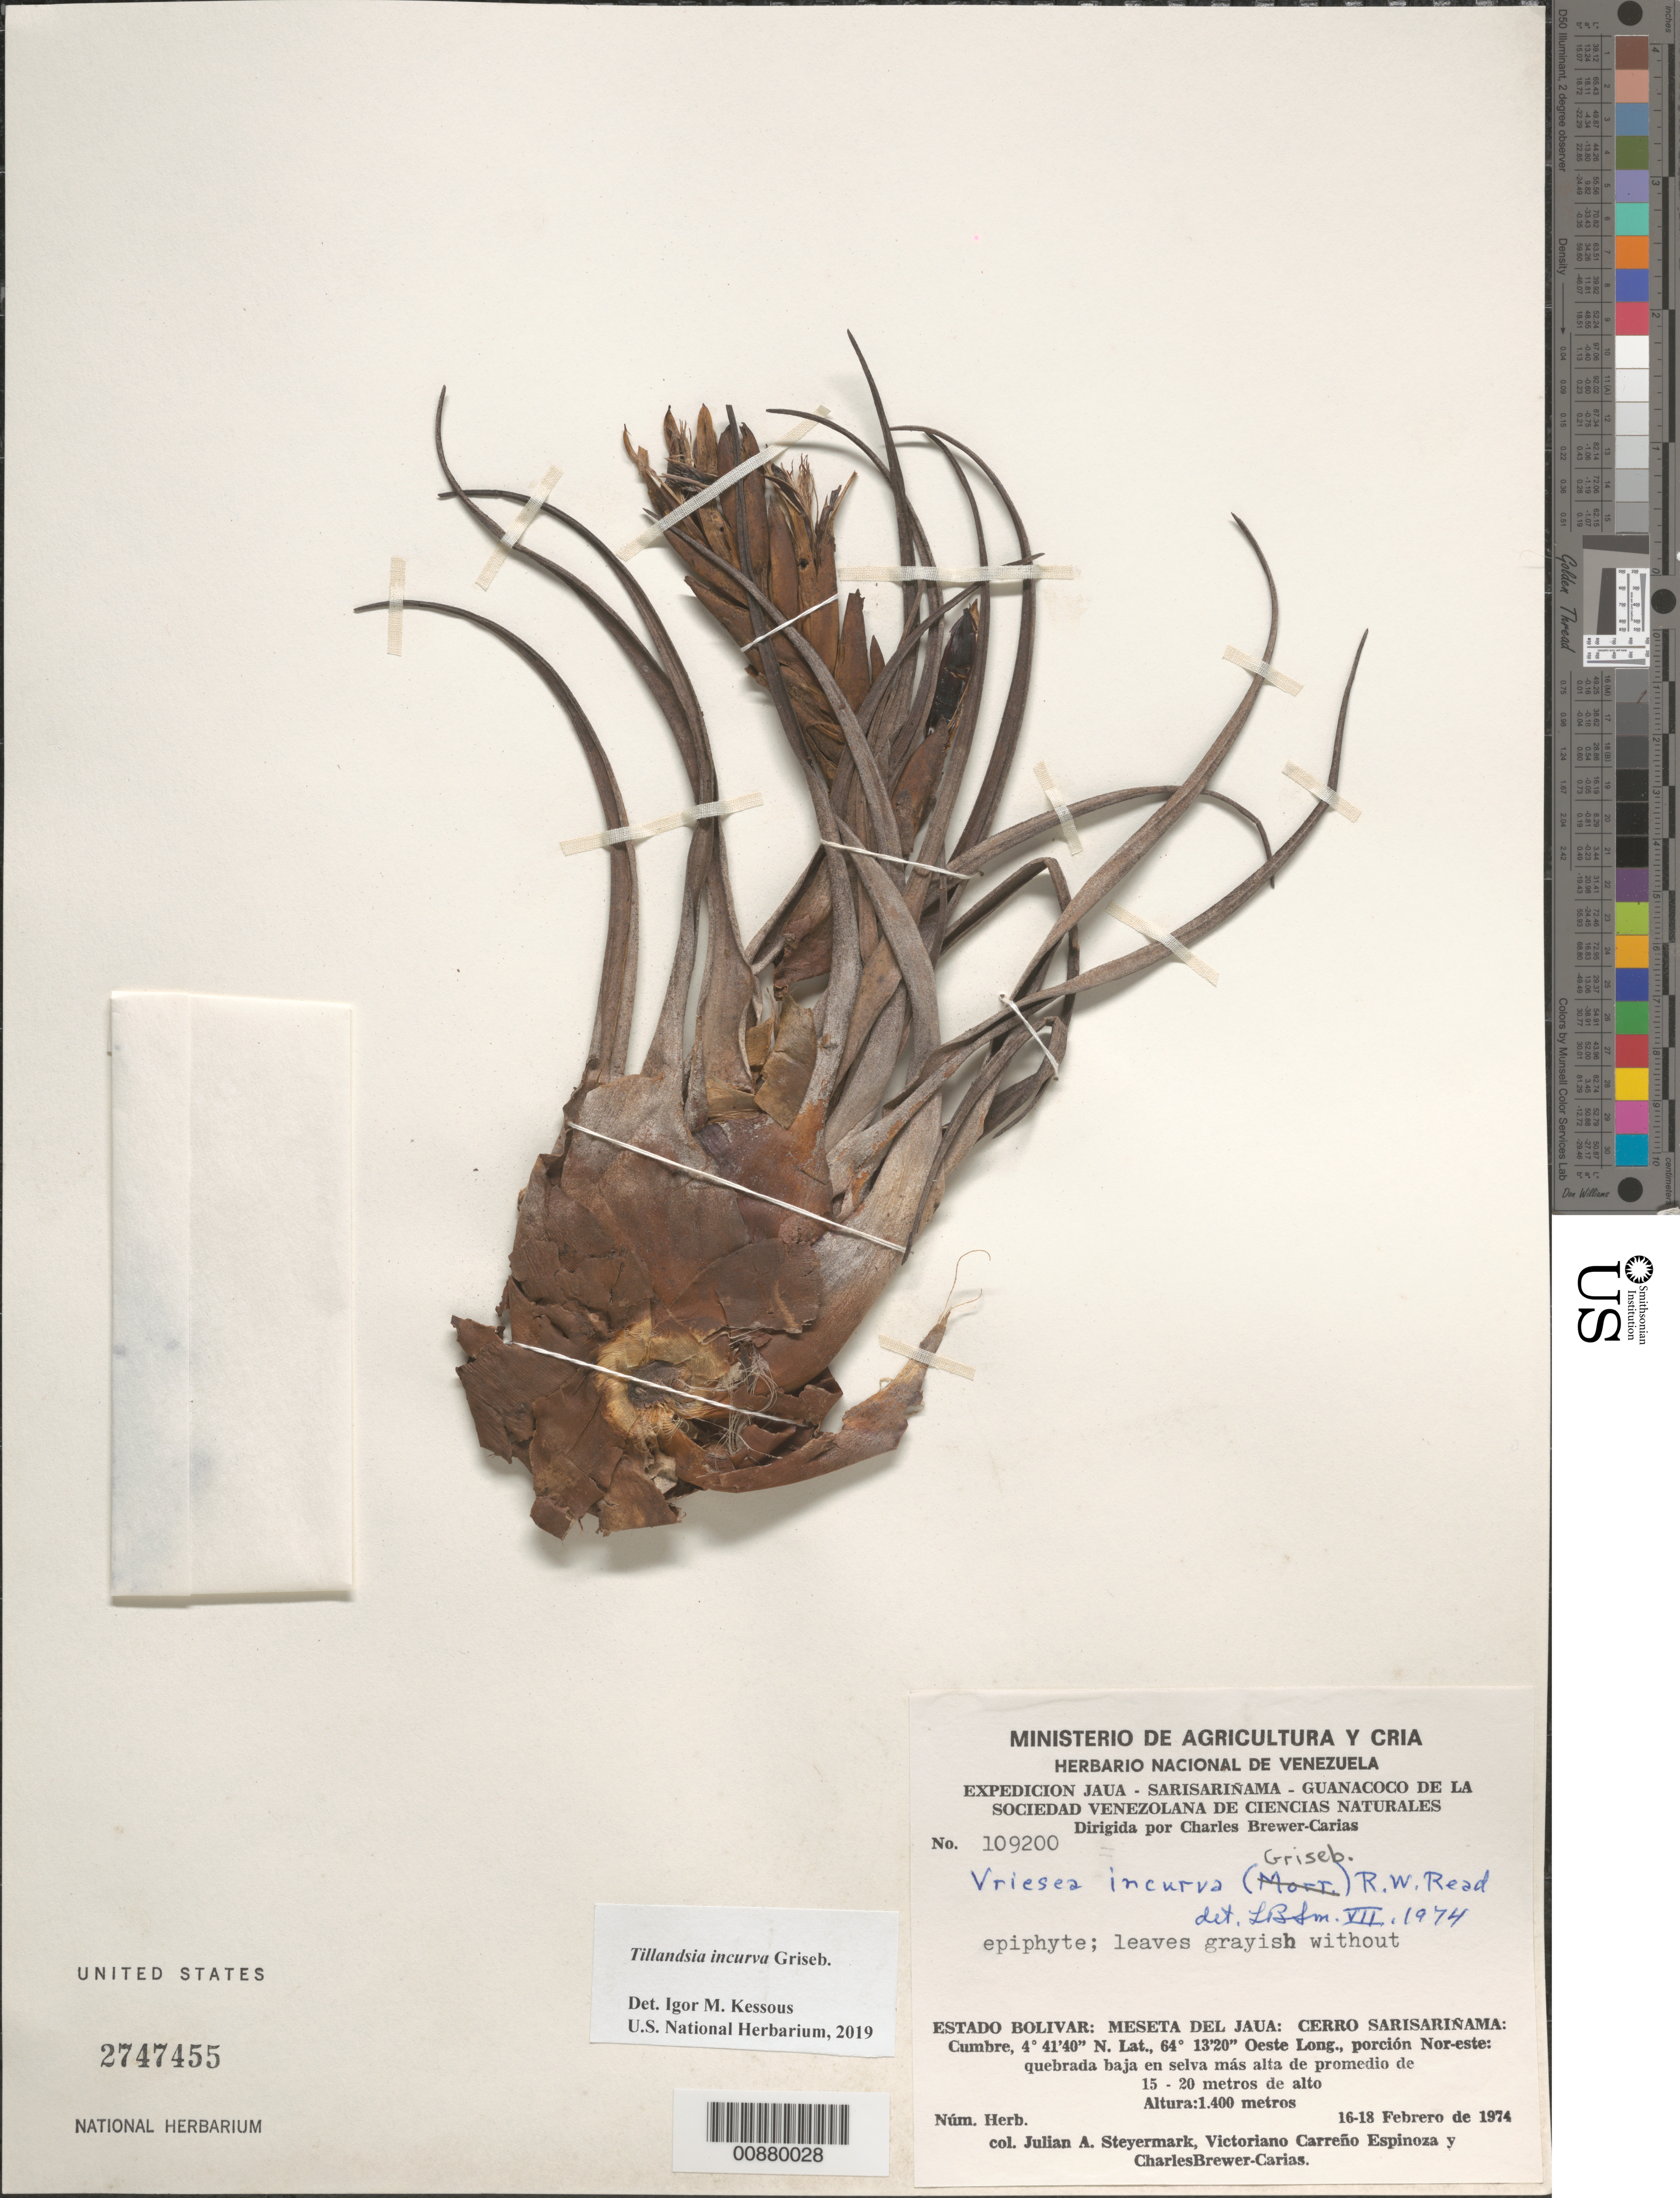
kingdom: Plantae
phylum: Tracheophyta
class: Liliopsida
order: Poales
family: Bromeliaceae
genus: Tillandsia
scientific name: Tillandsia incurva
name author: Griseb.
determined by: Kessous, Igor M.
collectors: J. Steyermark, V. Carreño E. & C. Brewer-Carias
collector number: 109200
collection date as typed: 16-Feb-74 to 18-Feb-74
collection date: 1974-02-16/1974-02-18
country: Venezuela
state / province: Bolívar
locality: Meseta del Jaua: Cerro Sarisariñama, cumbre, porcion NE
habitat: Quebrada baja en selva mas alta de promedio de 15-20 m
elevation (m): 1400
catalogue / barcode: US 2747455